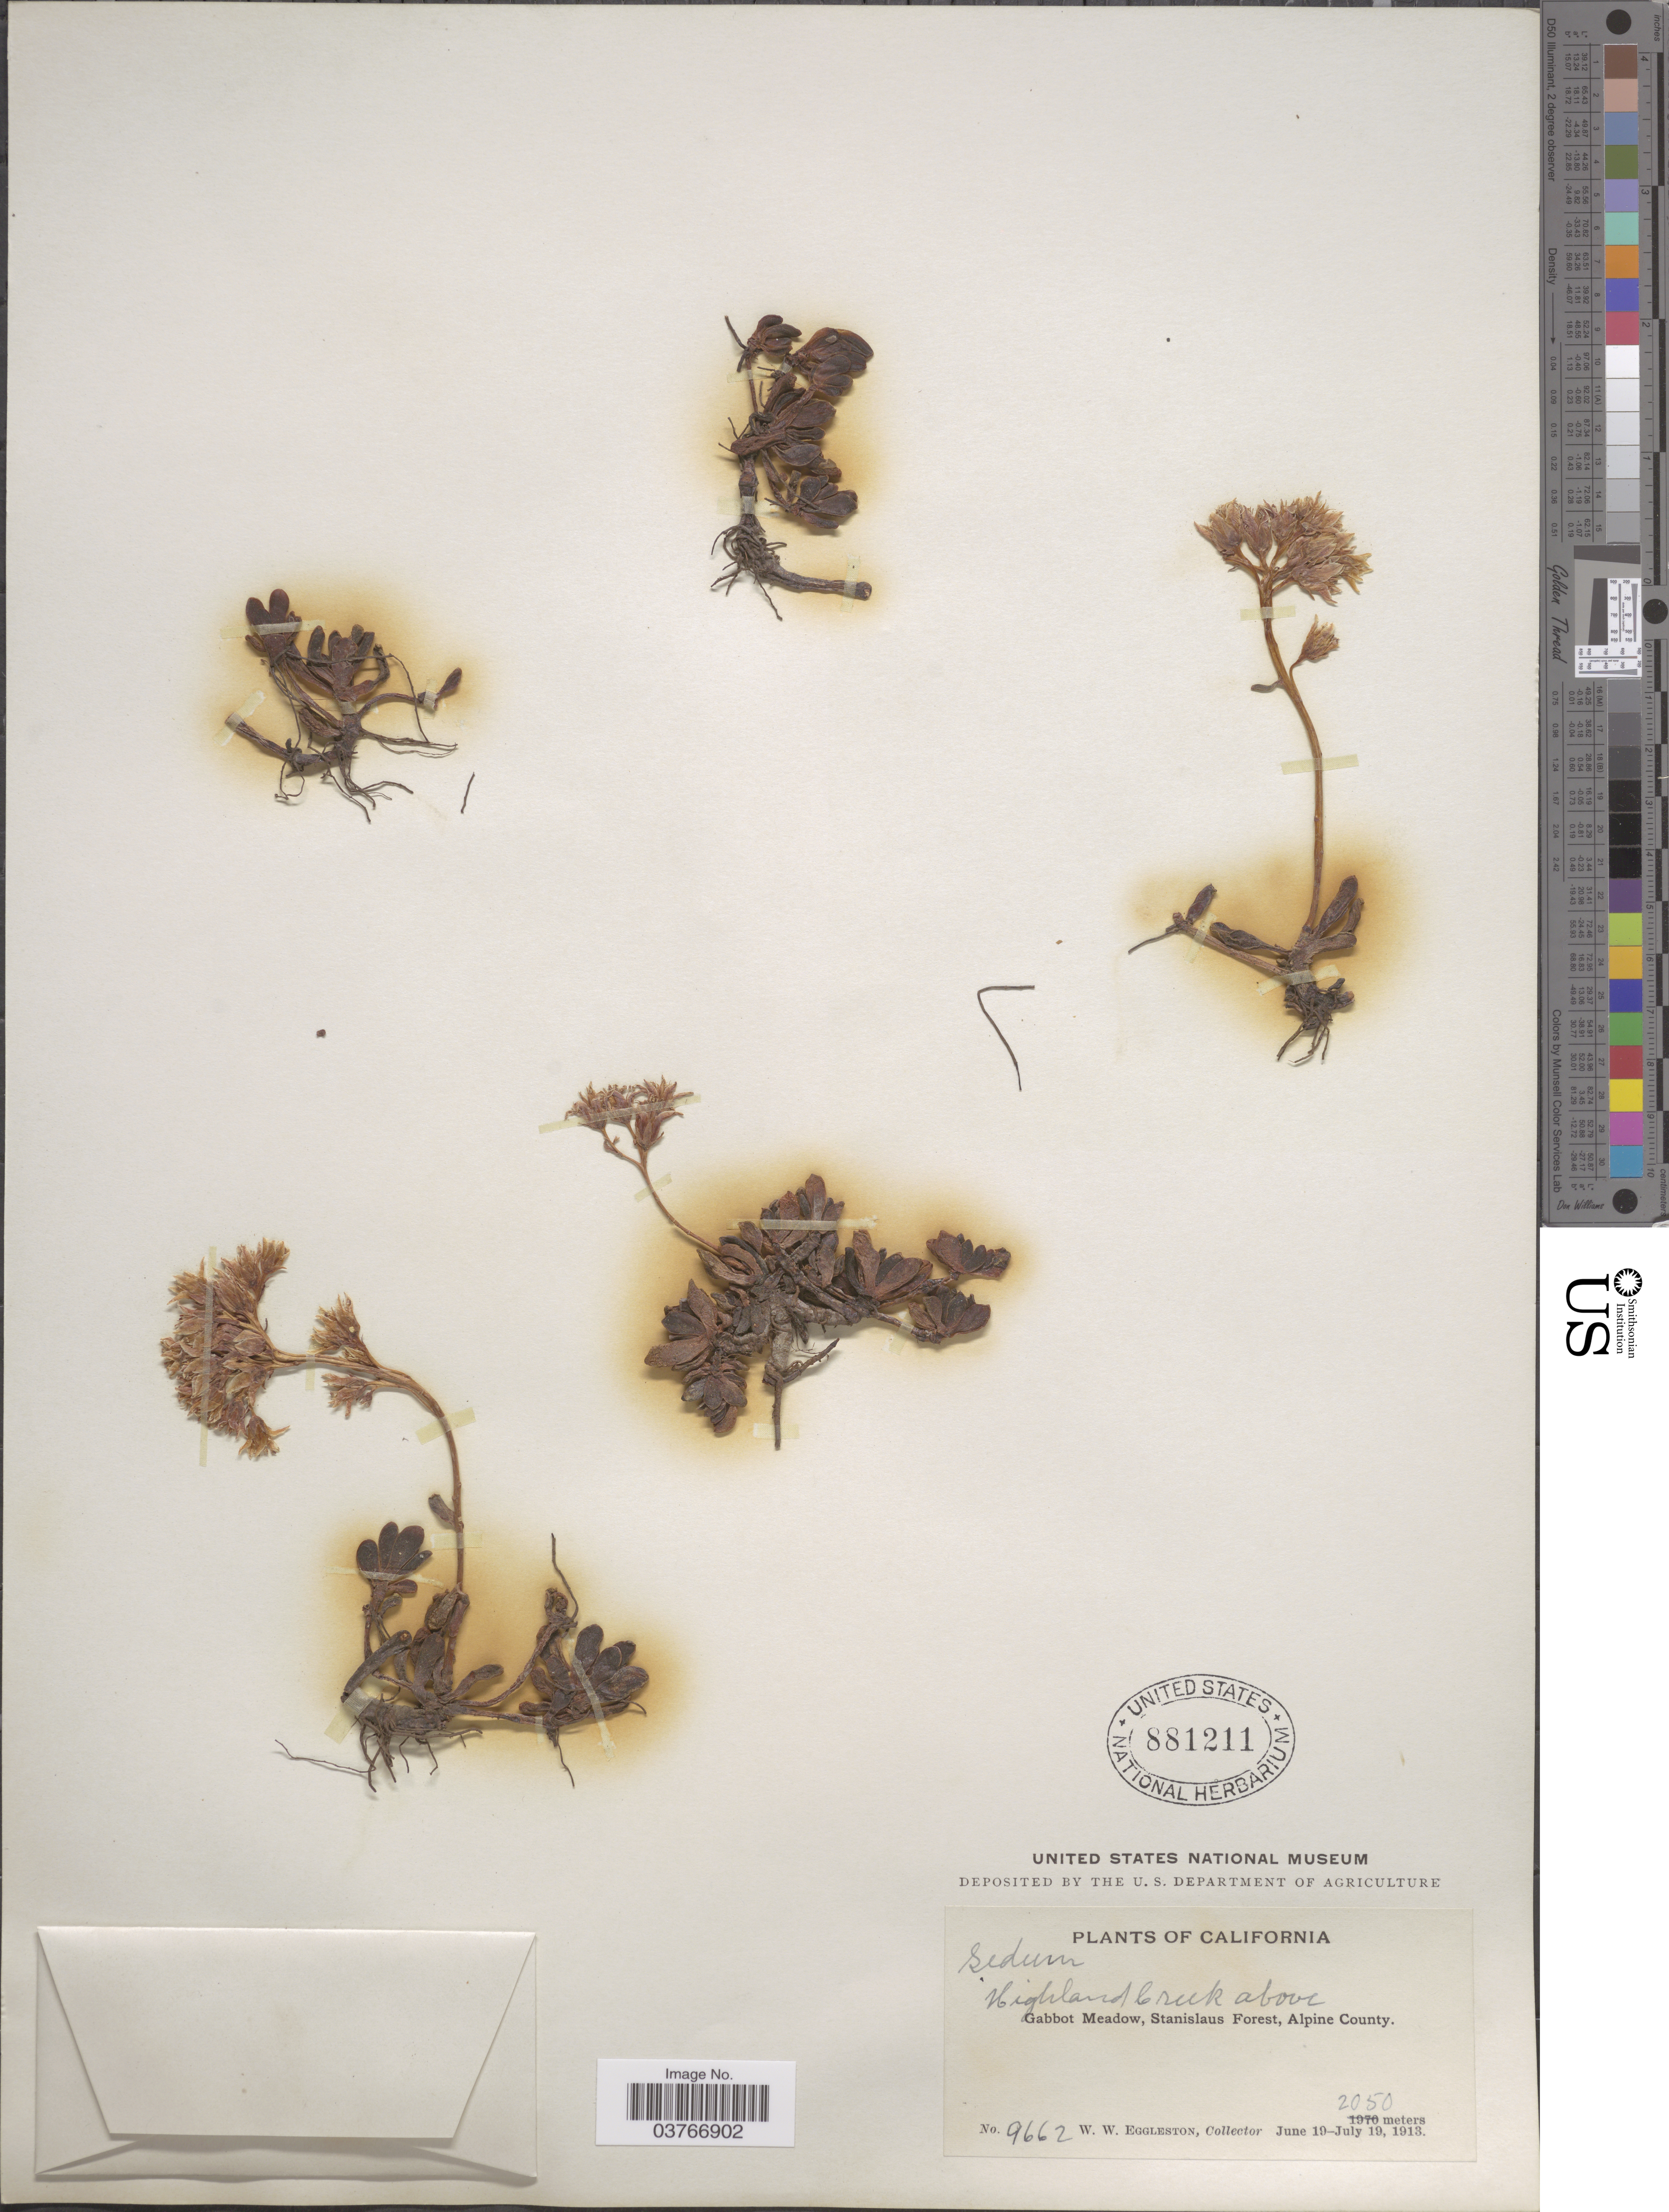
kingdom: Plantae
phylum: Tracheophyta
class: Magnoliopsida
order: Saxifragales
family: Crassulaceae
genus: Sedum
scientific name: Sedum sp.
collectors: W. W. Eggleston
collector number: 9662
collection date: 1913-06-19/1913-07-19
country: United States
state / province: California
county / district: Alpine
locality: Highland Creek above Gabbot Meadow, Stanislaus Forest, Alpine County.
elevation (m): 2050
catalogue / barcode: US 881211